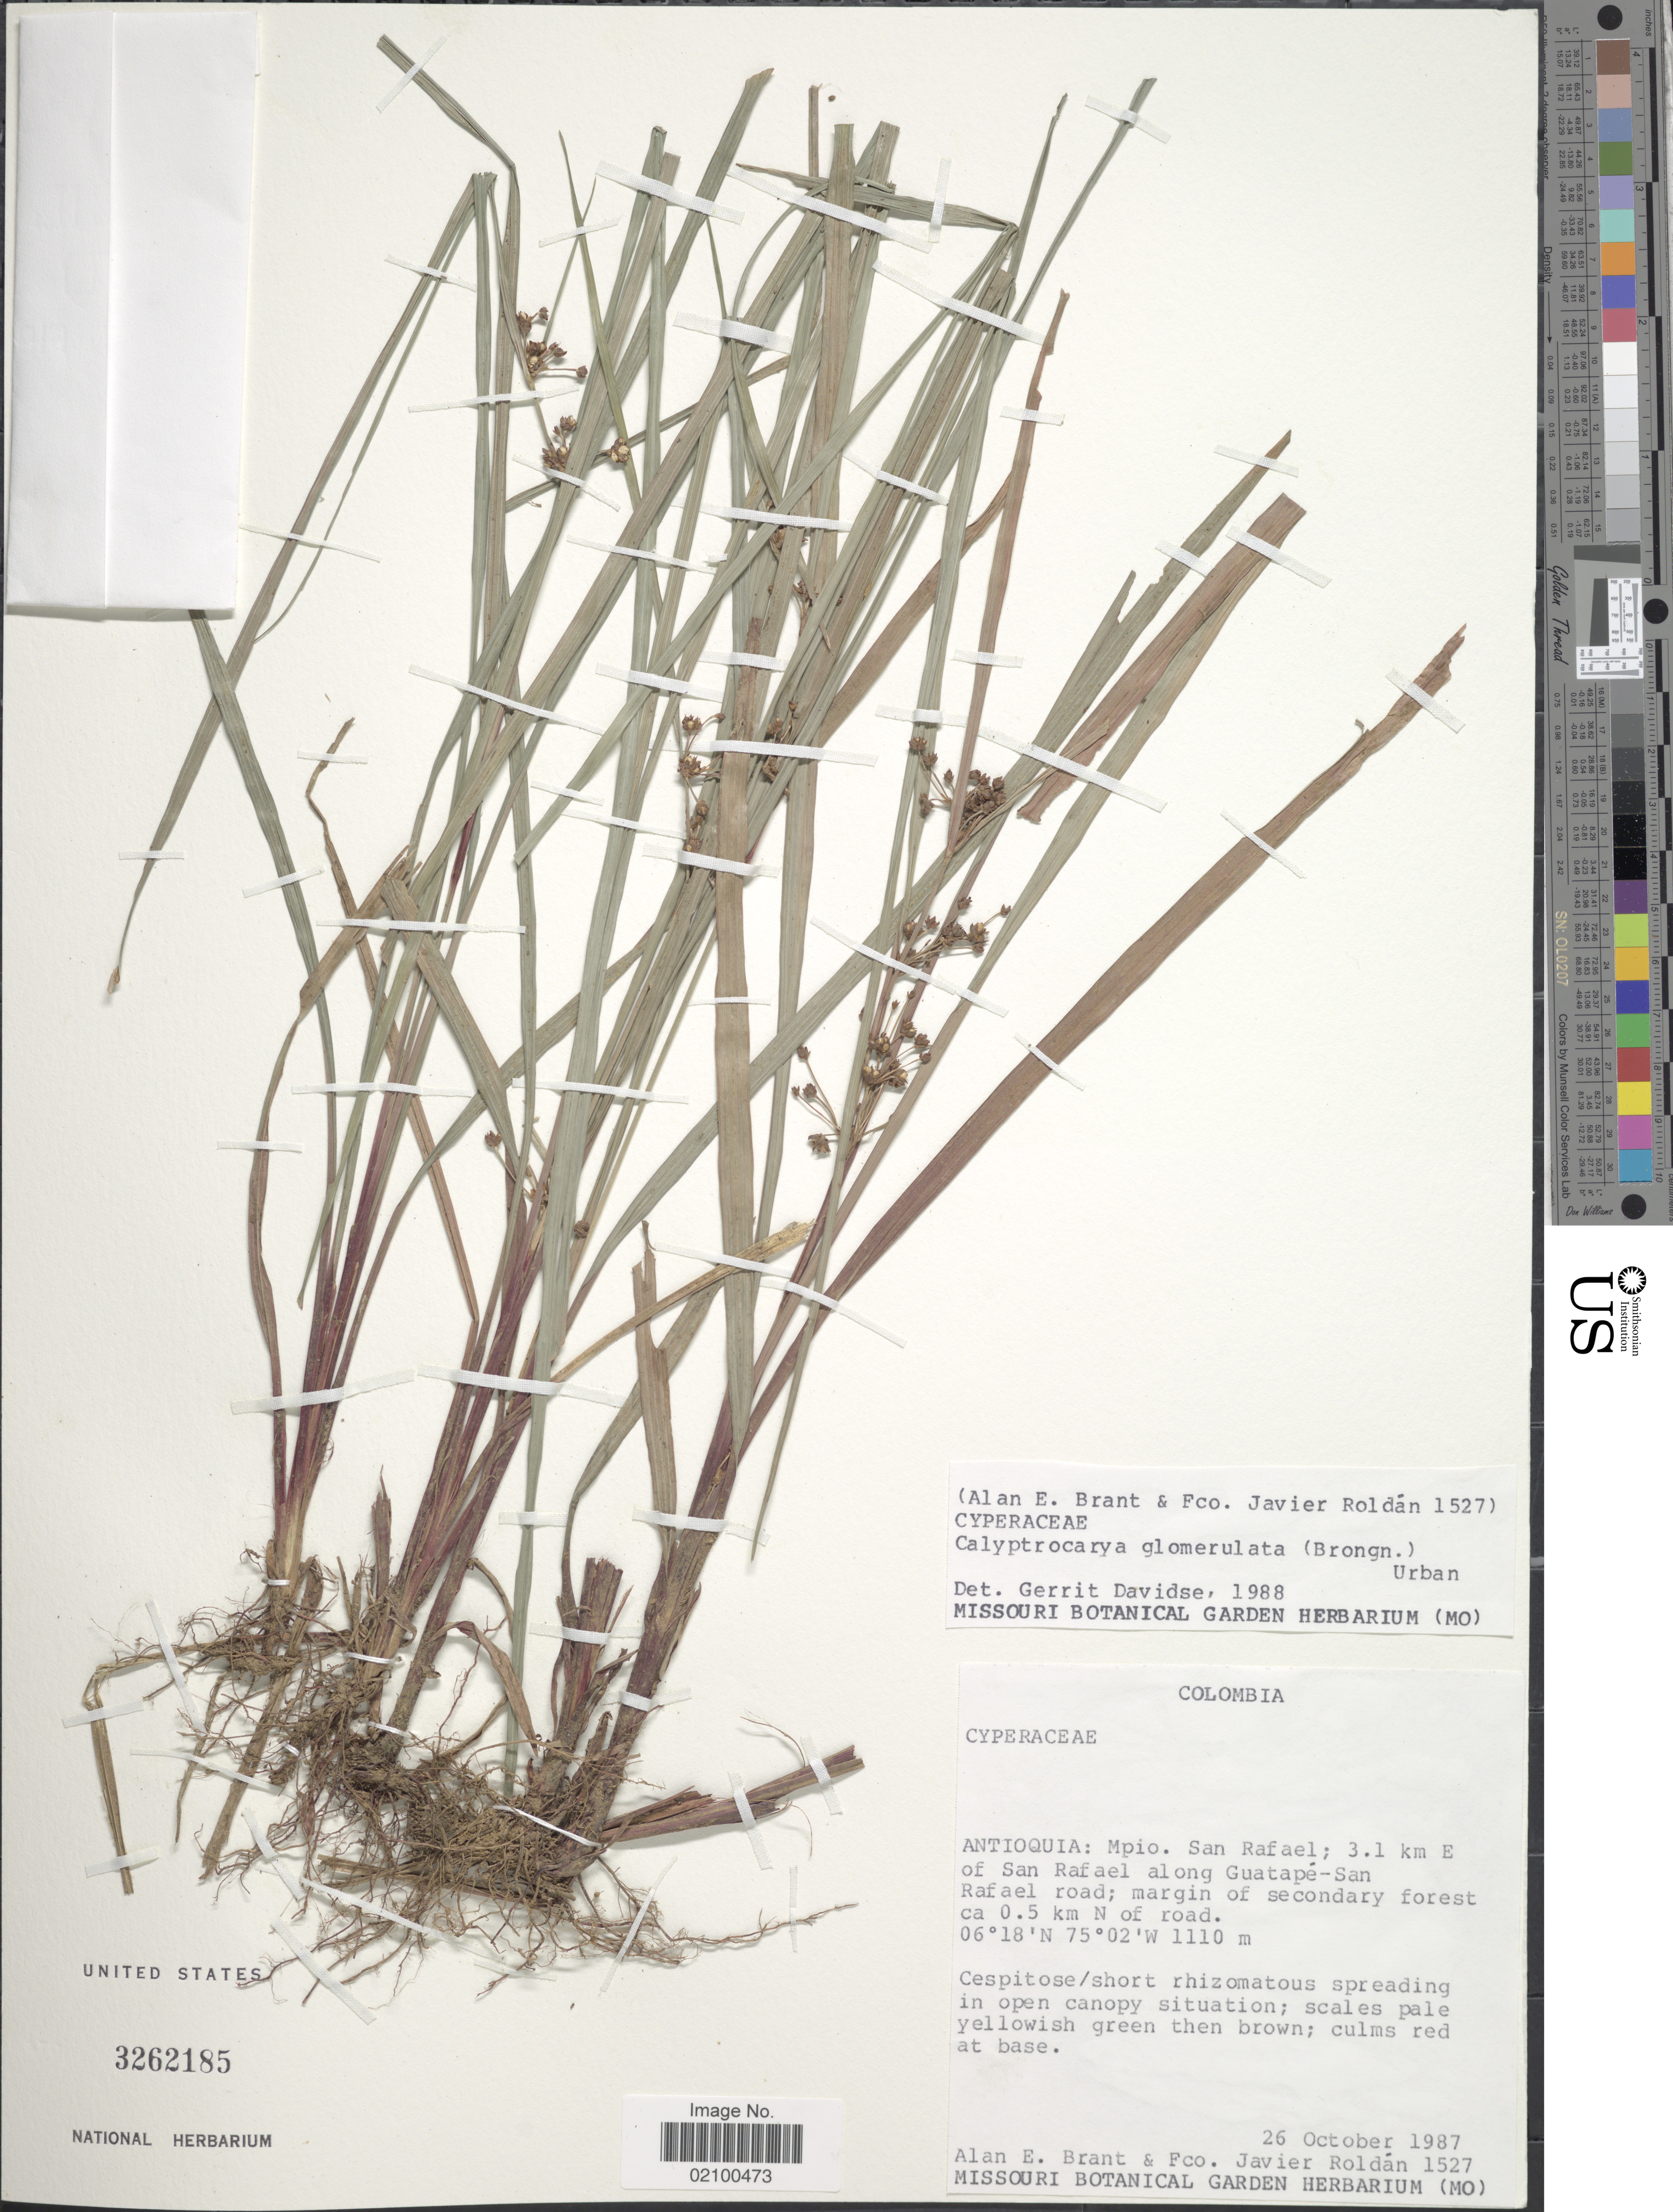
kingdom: Plantae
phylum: Tracheophyta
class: Liliopsida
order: Poales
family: Cyperaceae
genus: Calyptrocarya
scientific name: Calyptrocarya glomerulata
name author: (Brongn.) Urb.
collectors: A. Brant & F. J. Roldán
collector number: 1527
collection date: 1987-10-26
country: Colombia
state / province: Antioquia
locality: Mpio. San Rafael; 3.1 km E of San Rafael along Guatape-San Rafael road; margin of secondary forest ca 0.5 km N of road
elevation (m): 1110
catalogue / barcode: US 3262185